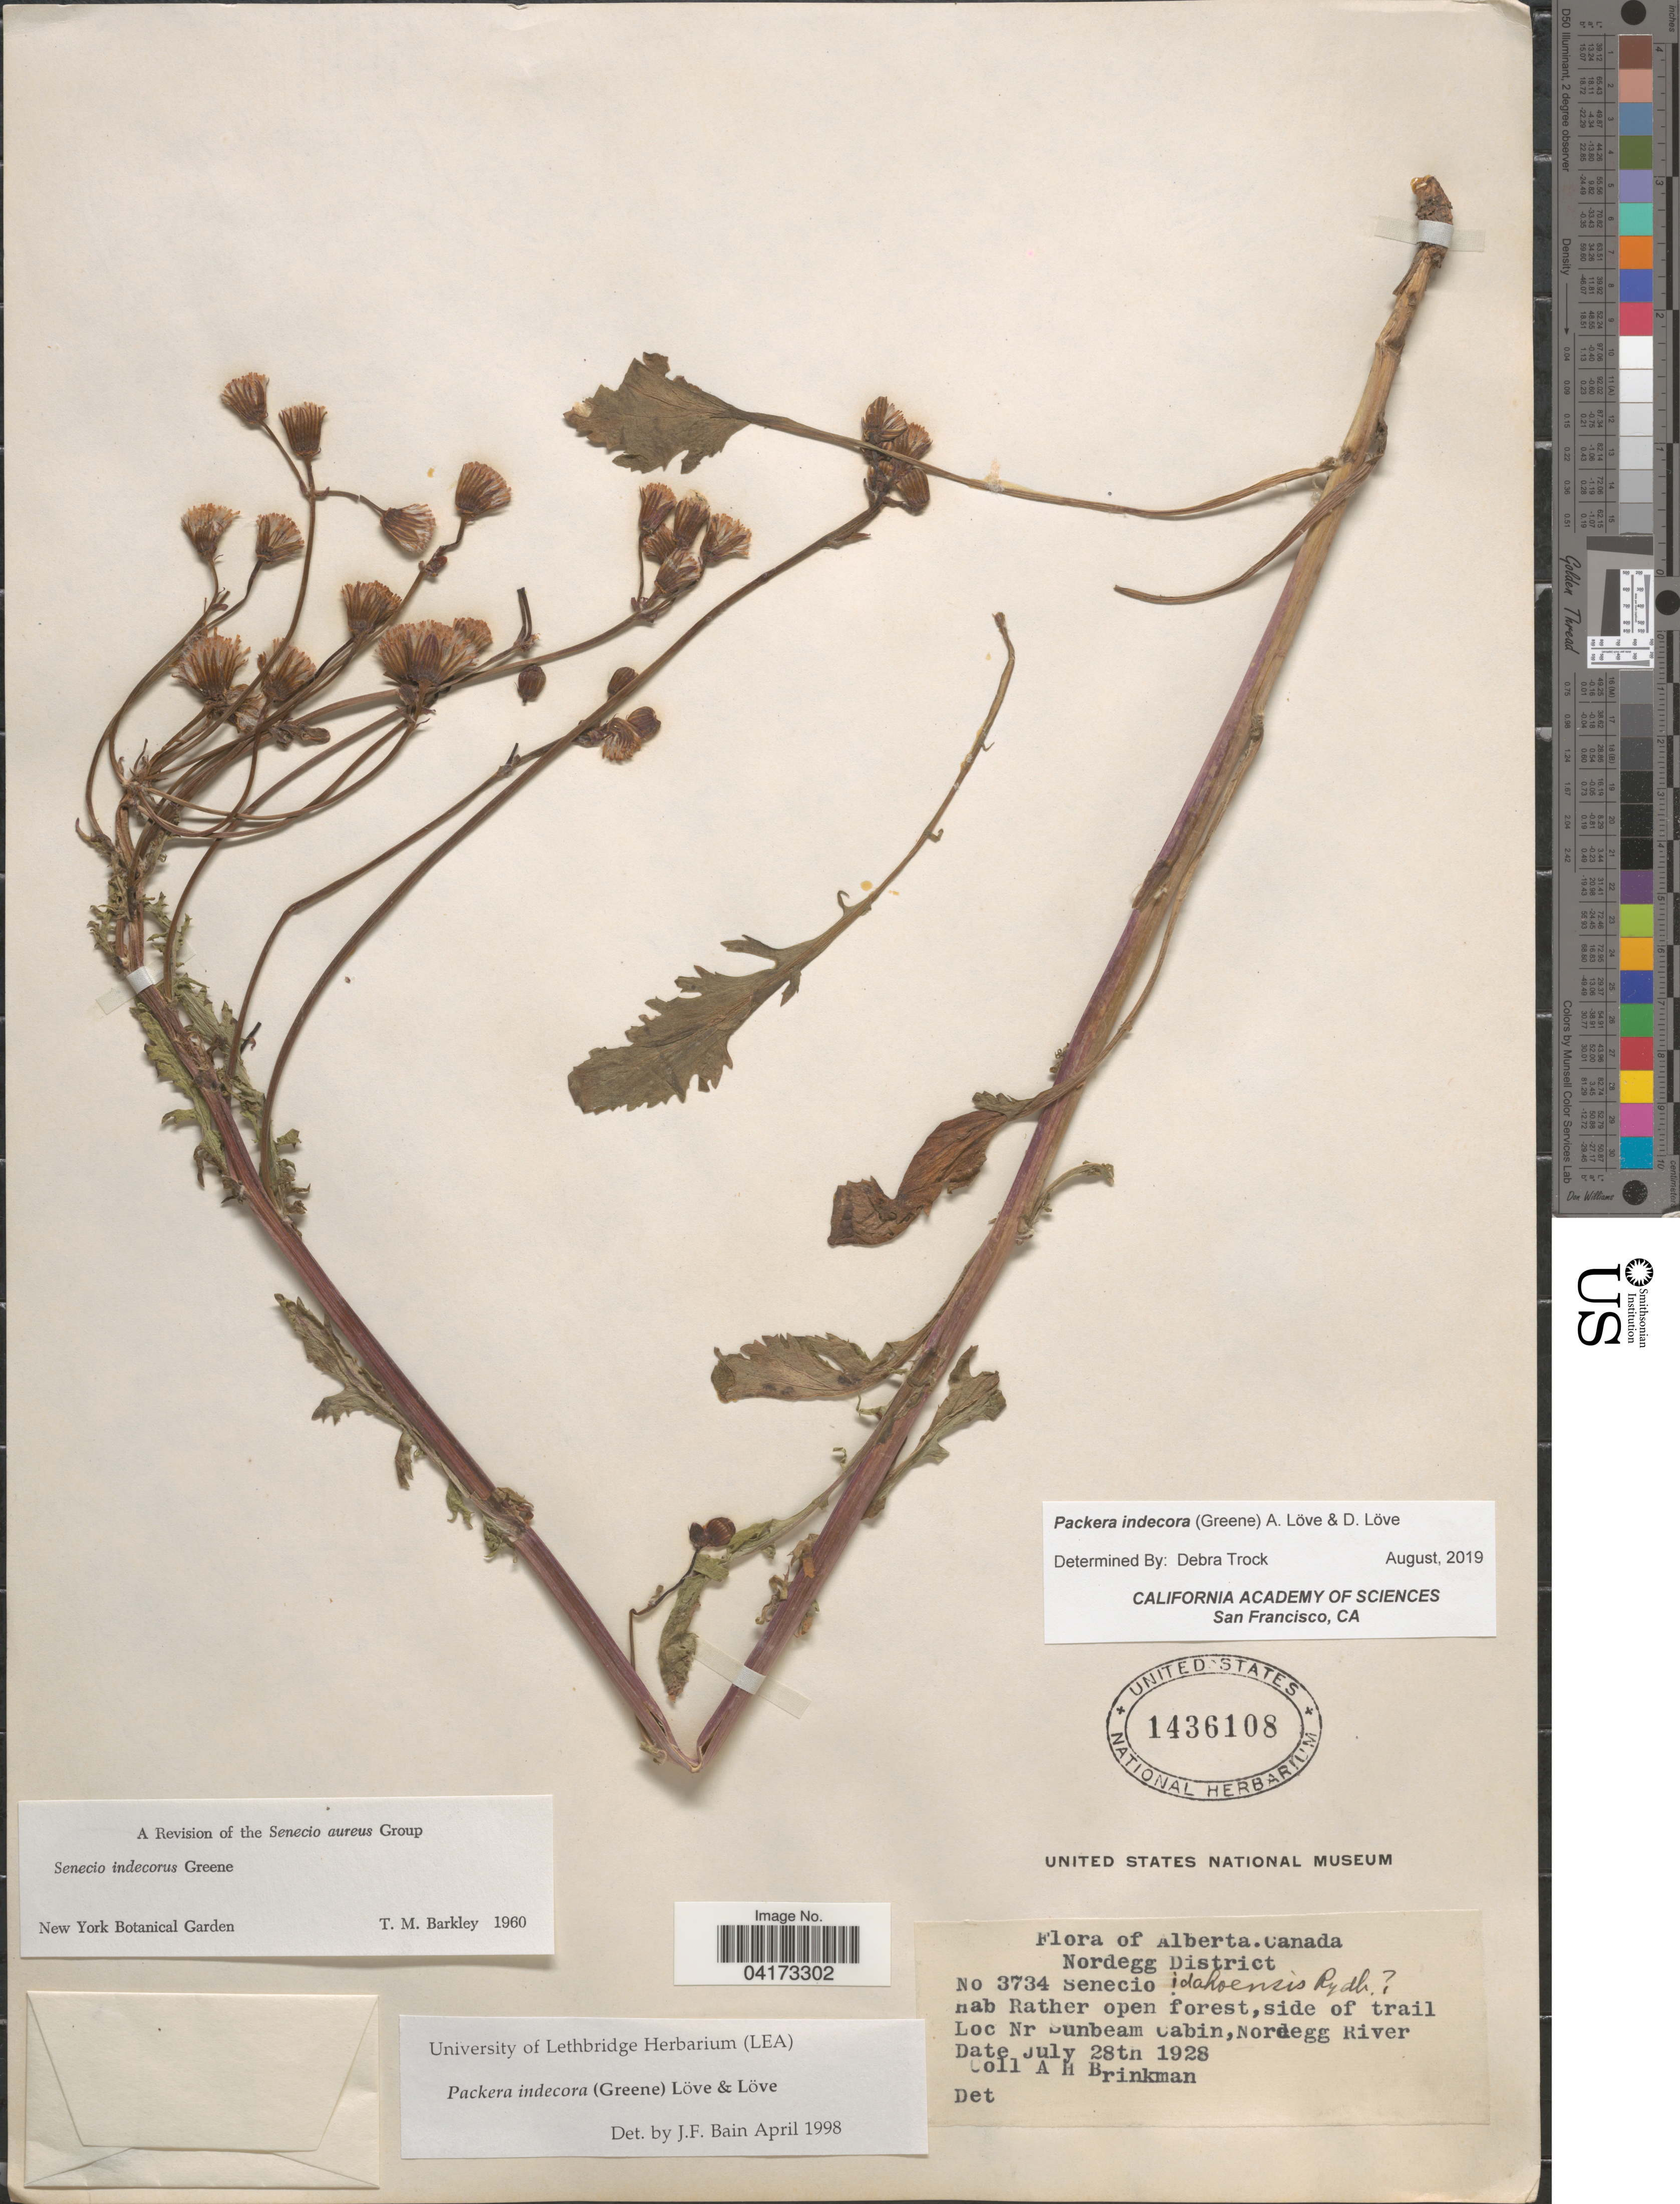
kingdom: Plantae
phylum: Tracheophyta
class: Magnoliopsida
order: Asterales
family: Asteraceae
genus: Packera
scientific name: Packera indecora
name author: (Greene) Á. Löve & D. Löve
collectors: A. Brinkman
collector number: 3734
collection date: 1928-07-28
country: Canada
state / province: Alberta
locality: Nordegg District. Side of trail. Nr Sunbeam Cabin, Nordegg River.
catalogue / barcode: US 1436108